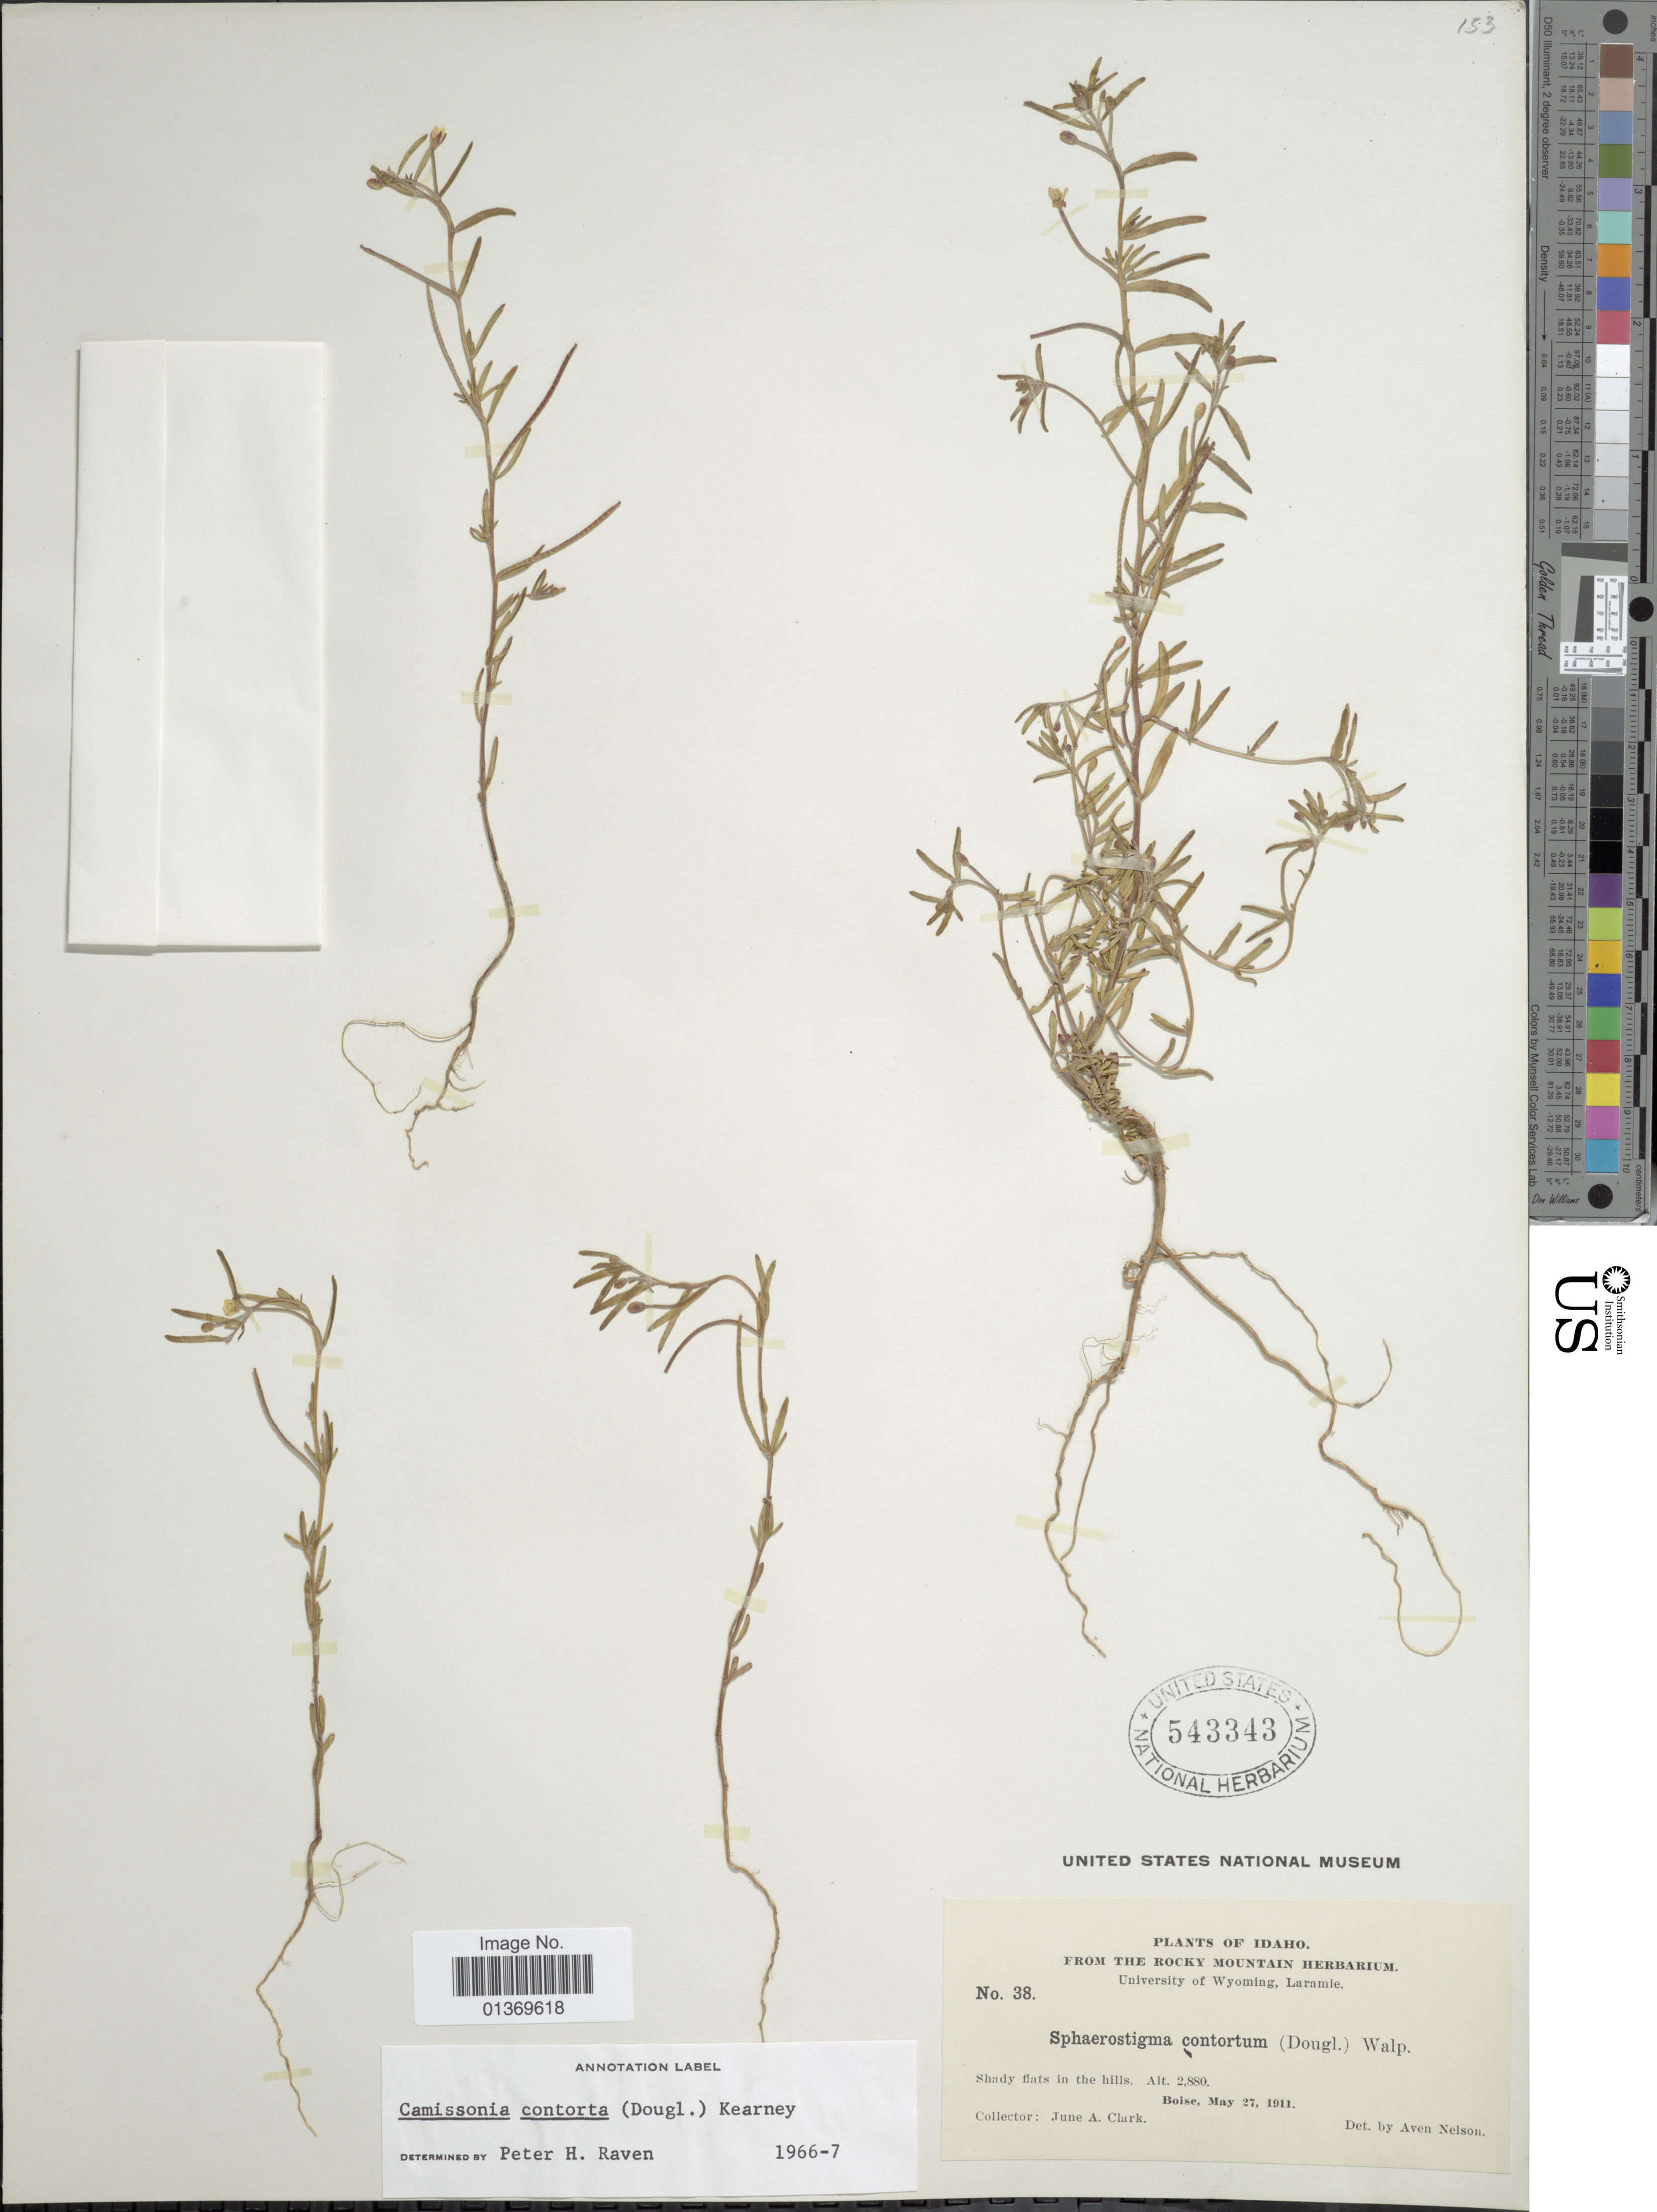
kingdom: Plantae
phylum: Tracheophyta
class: Magnoliopsida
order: Myrtales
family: Onagraceae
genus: Camissonia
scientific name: Camissonia contorta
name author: (Douglas) Kearney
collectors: J. A. Clark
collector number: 38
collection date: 1911-05-27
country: United States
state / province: Idaho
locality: Boise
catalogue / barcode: US 543343